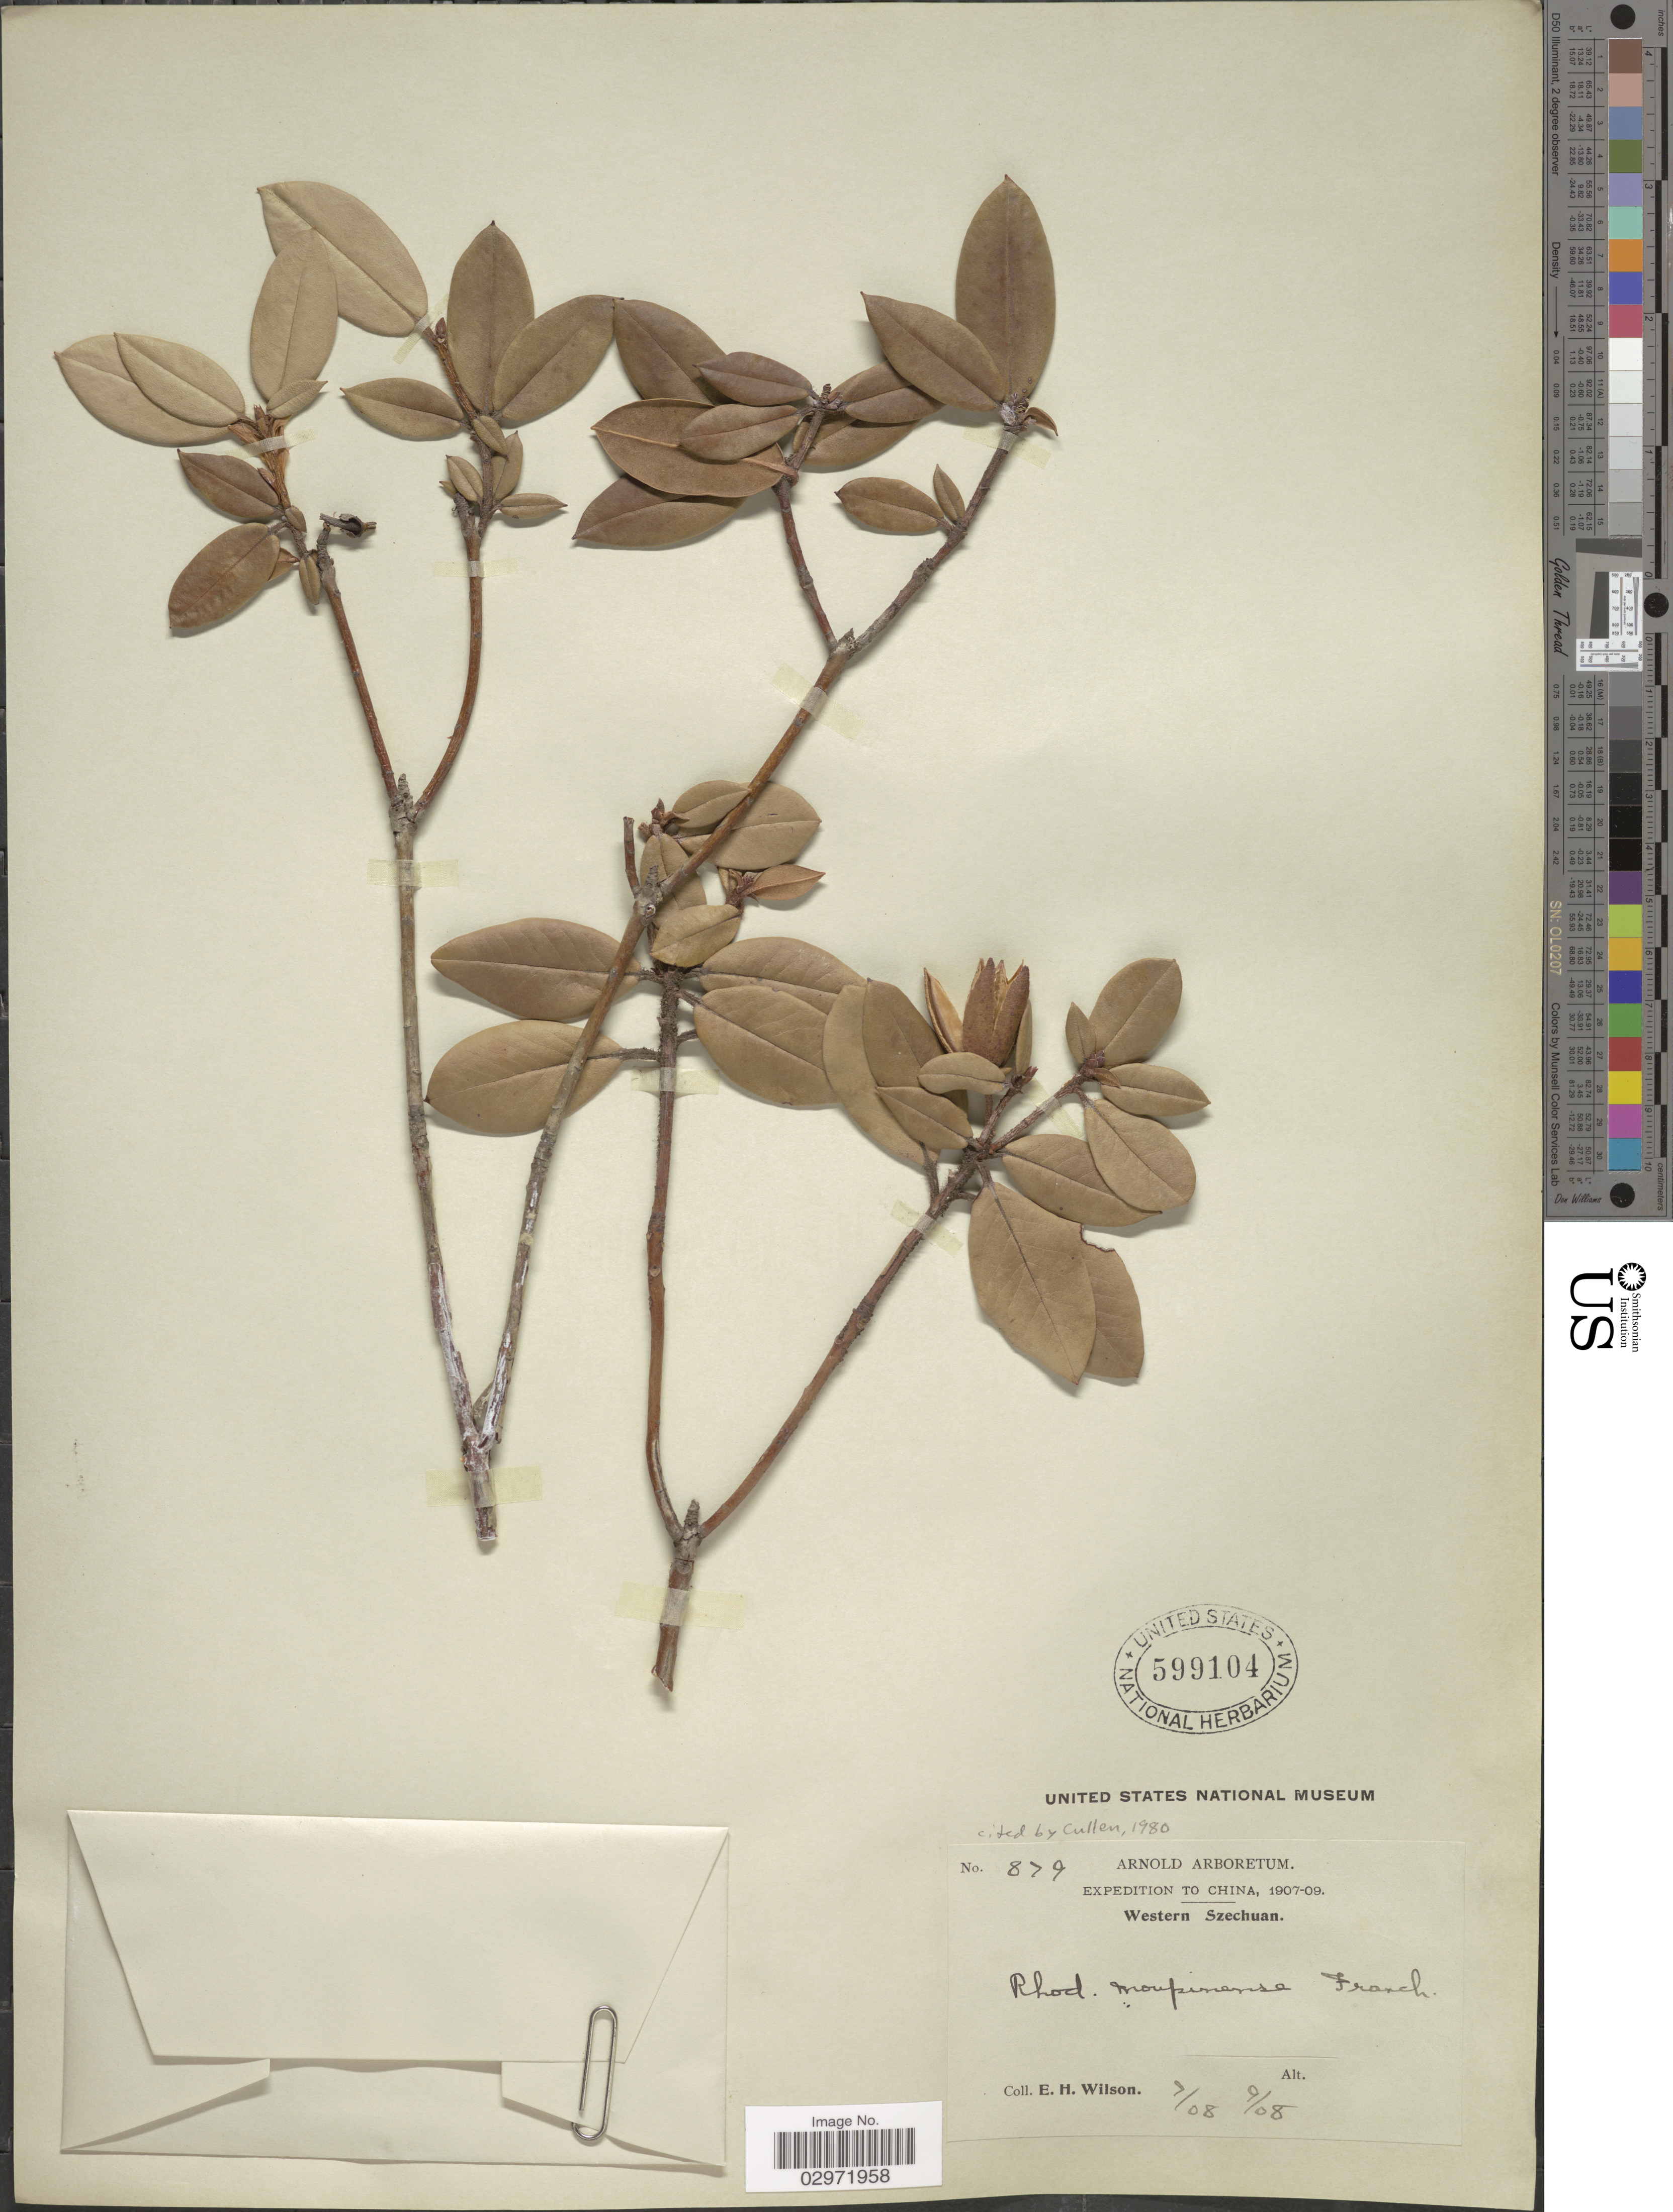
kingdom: Plantae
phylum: Tracheophyta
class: Magnoliopsida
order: Ericales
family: Ericaceae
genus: Rhododendron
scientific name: Rhododendron moupinense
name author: Franch.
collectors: E. Wilson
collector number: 879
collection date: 1908-07/1908-09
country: China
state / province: Sichuan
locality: Western Szechuan.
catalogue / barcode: US 599104